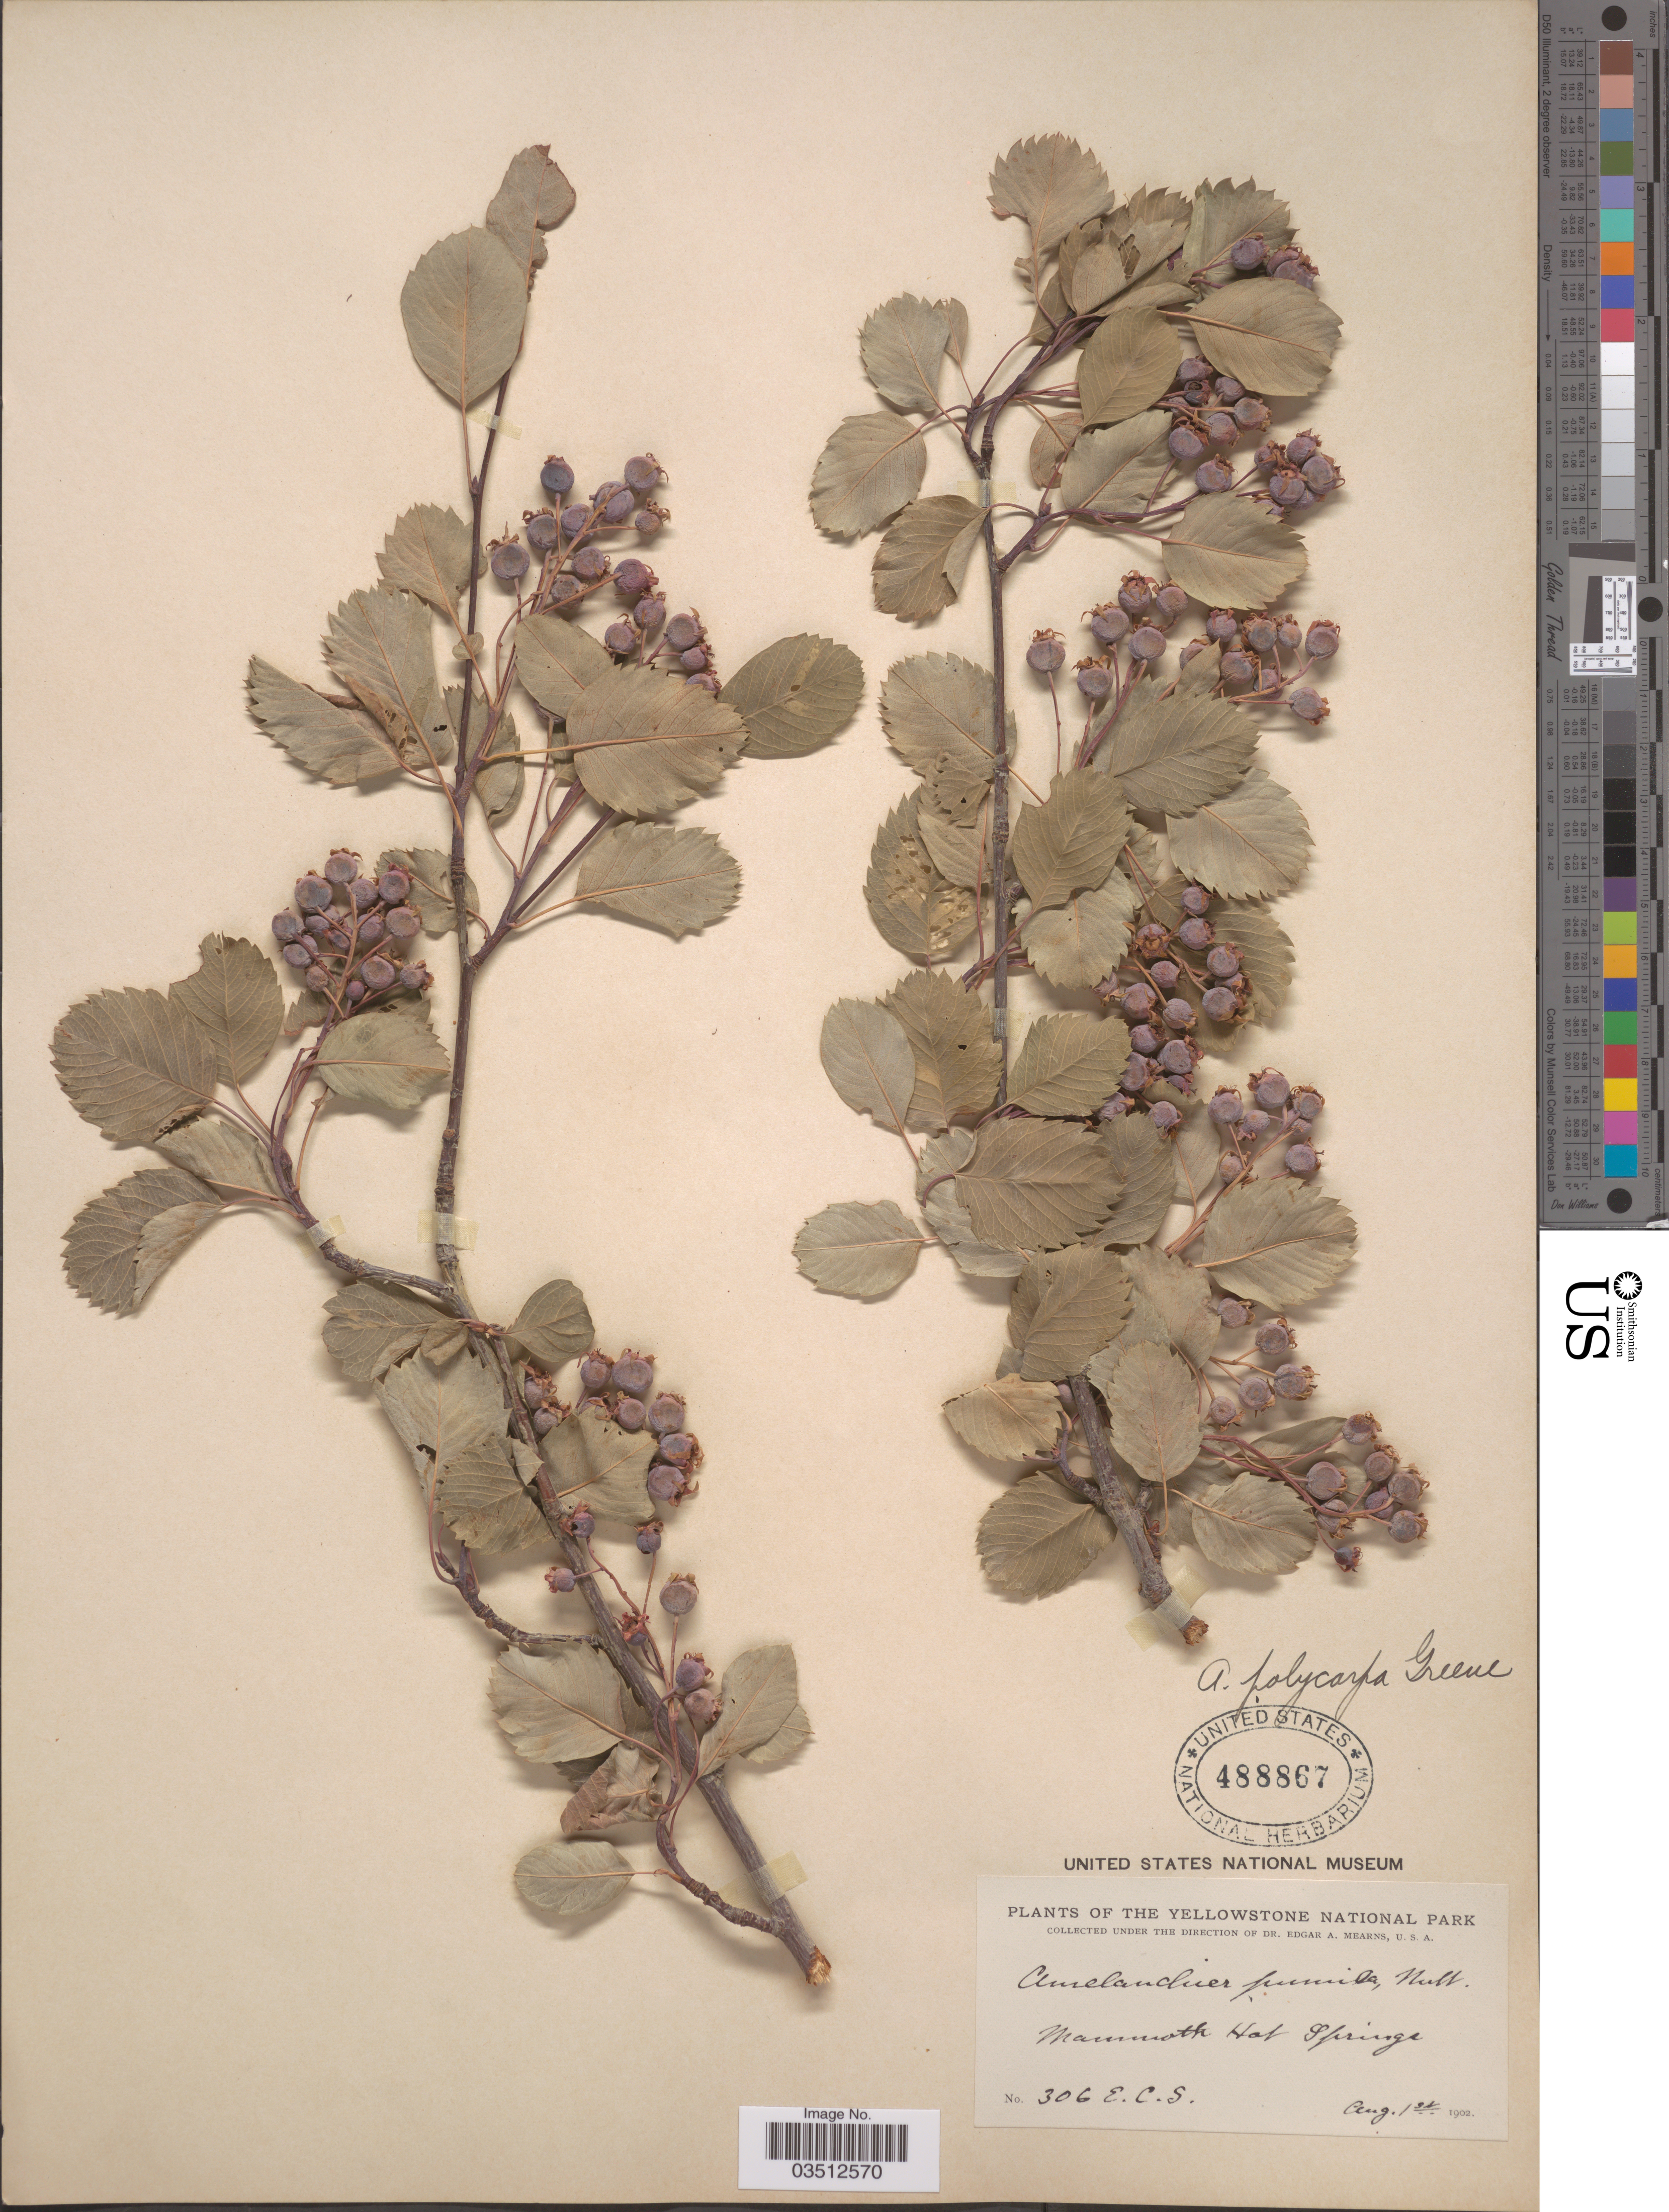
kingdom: Plantae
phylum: Tracheophyta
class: Magnoliopsida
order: Rosales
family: Rosaceae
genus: Amelanchier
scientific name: Amelanchier pumila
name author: (Nutt.) M. Roem.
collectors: E. C. Smith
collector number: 306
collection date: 1902-08-01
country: United States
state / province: Wyoming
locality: The Yellowstone National Park, Mammoth Hot Springs.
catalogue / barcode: US 488867